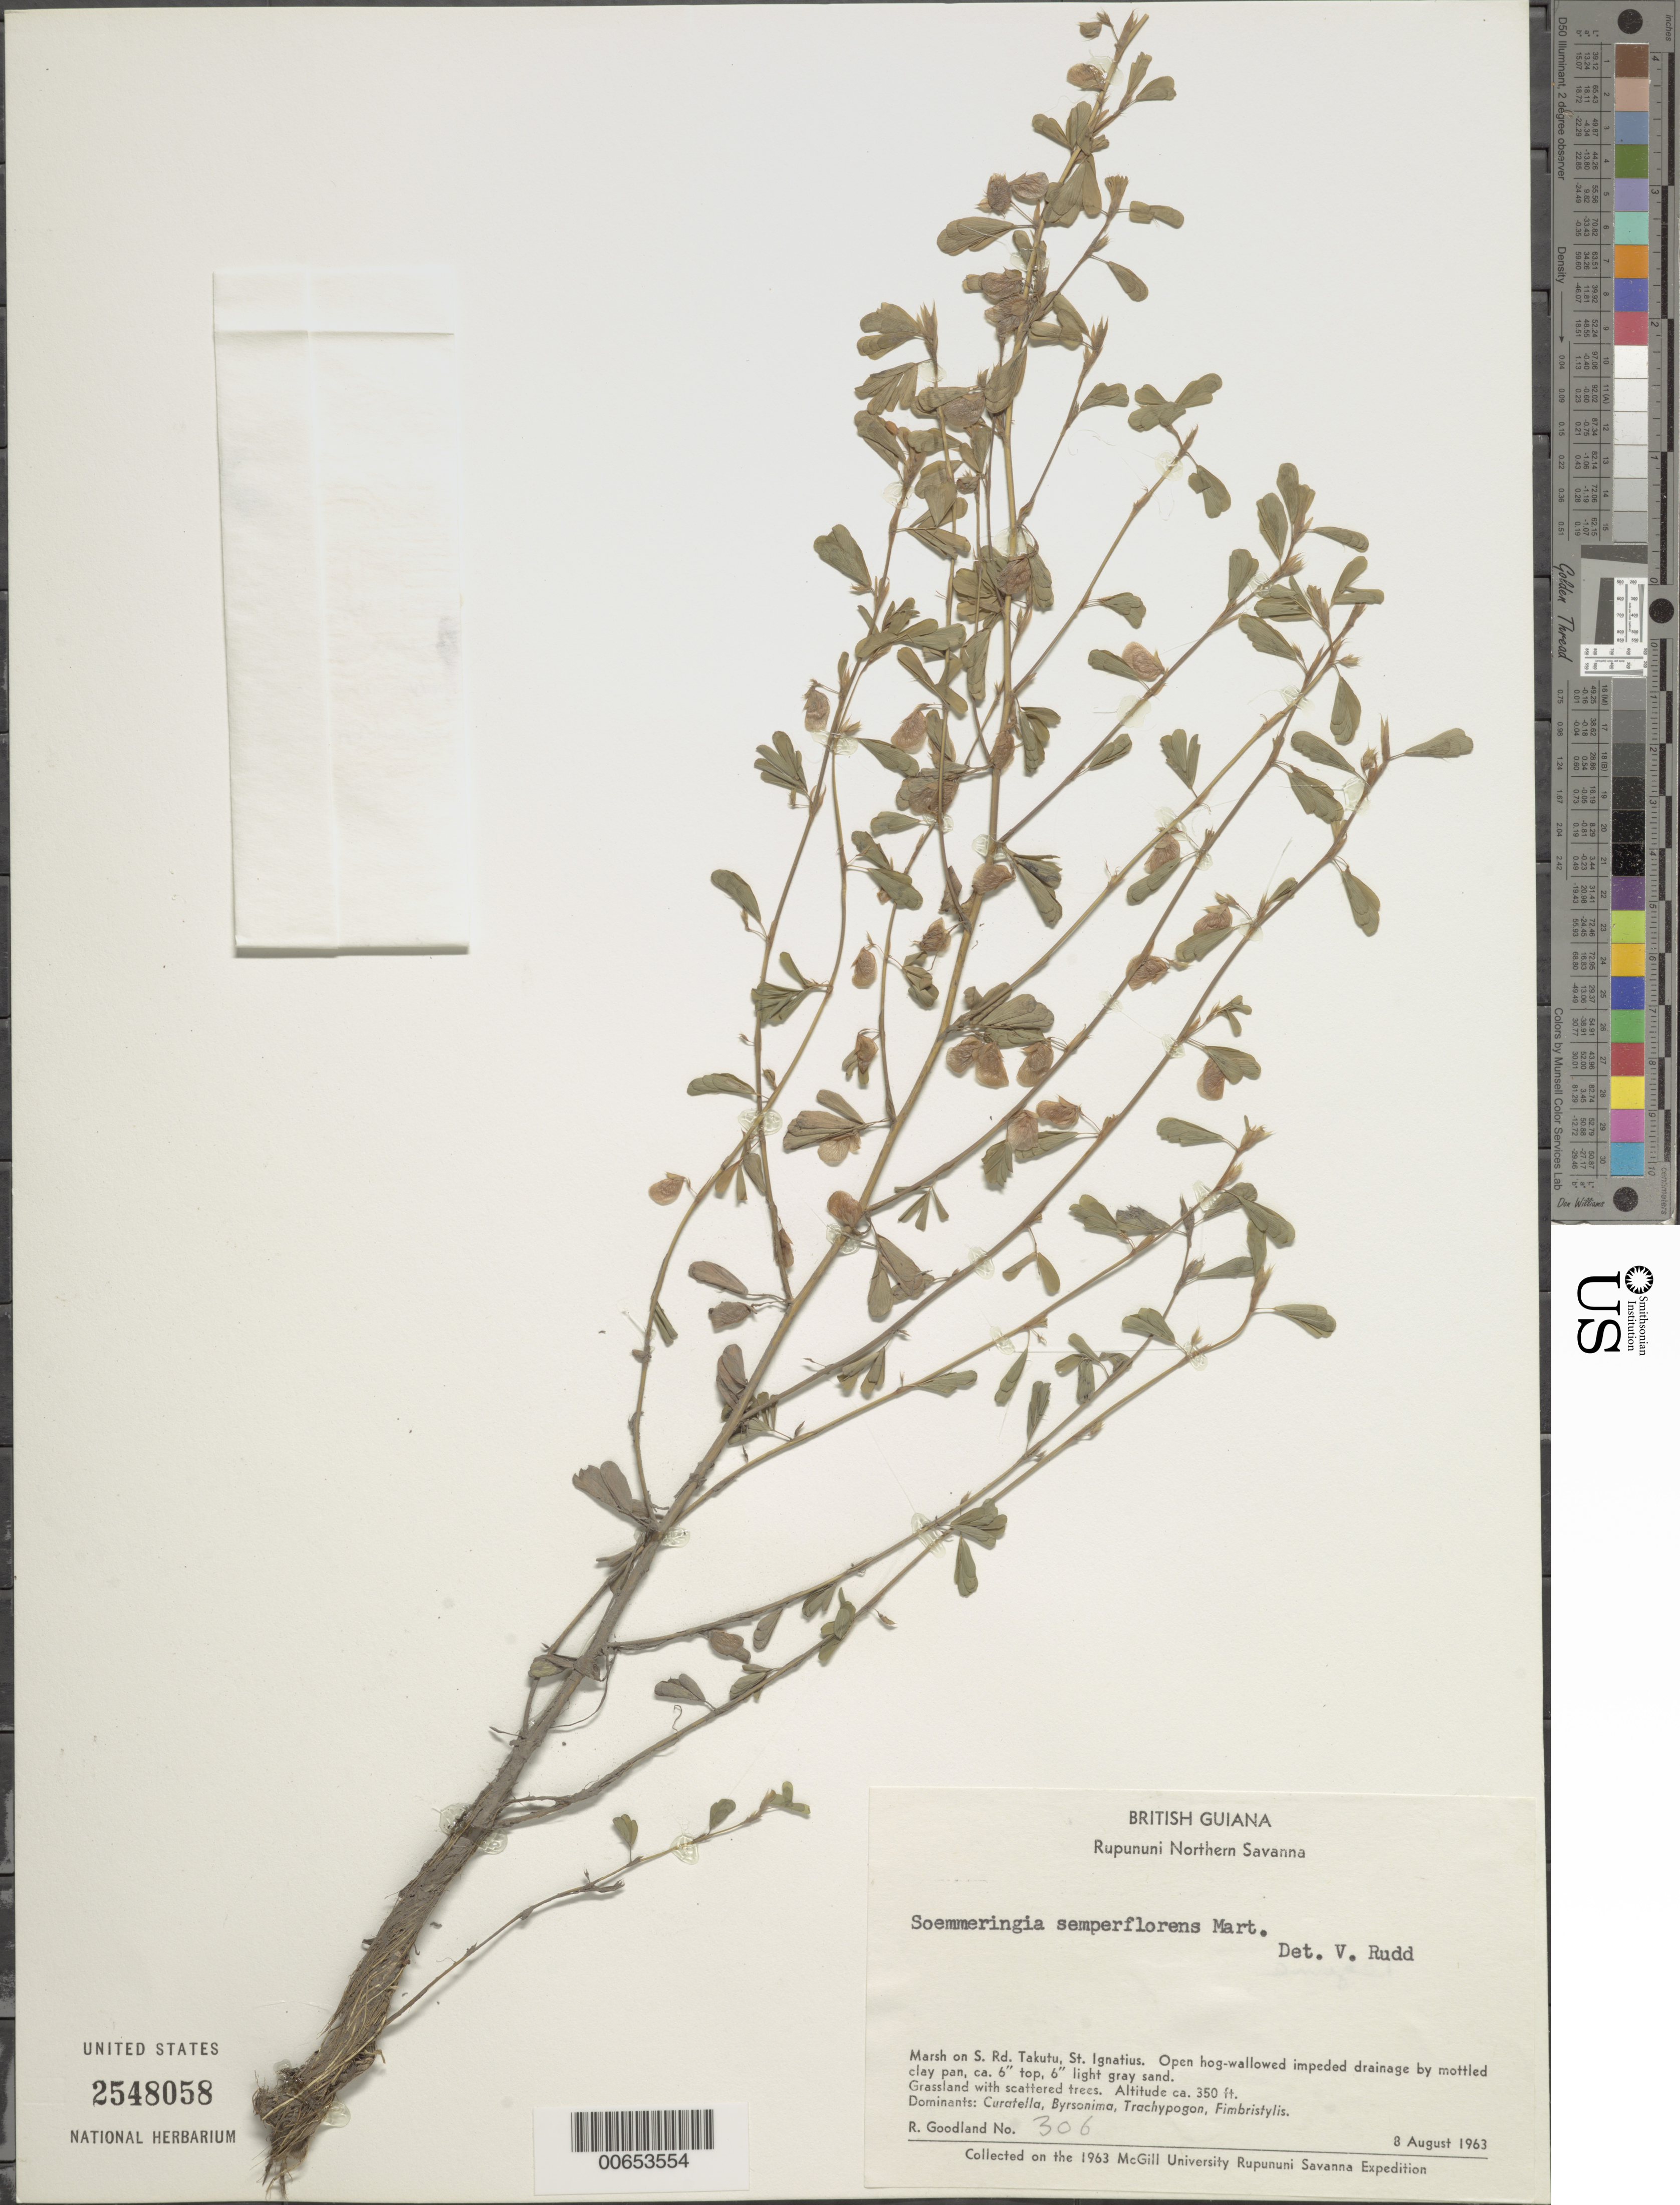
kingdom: Plantae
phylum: Tracheophyta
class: Magnoliopsida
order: Fabales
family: Fabaceae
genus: Soemmeringia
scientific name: Soemmeringia semperflorens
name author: Mart.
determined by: Rudd, V. E.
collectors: R. Goodland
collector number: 306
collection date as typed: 8-Aug-63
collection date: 1963-08-08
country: Guyana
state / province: U. Takutu-U. Essequibo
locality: Rupununi Northern Savanna, St. Ignatius, 2 mi. S of; near Takutu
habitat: Grassland with scattered trees. Dominants: Curatella, Byrsonima, Trachypogon, Fimbristylis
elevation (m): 107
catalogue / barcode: US 2548058